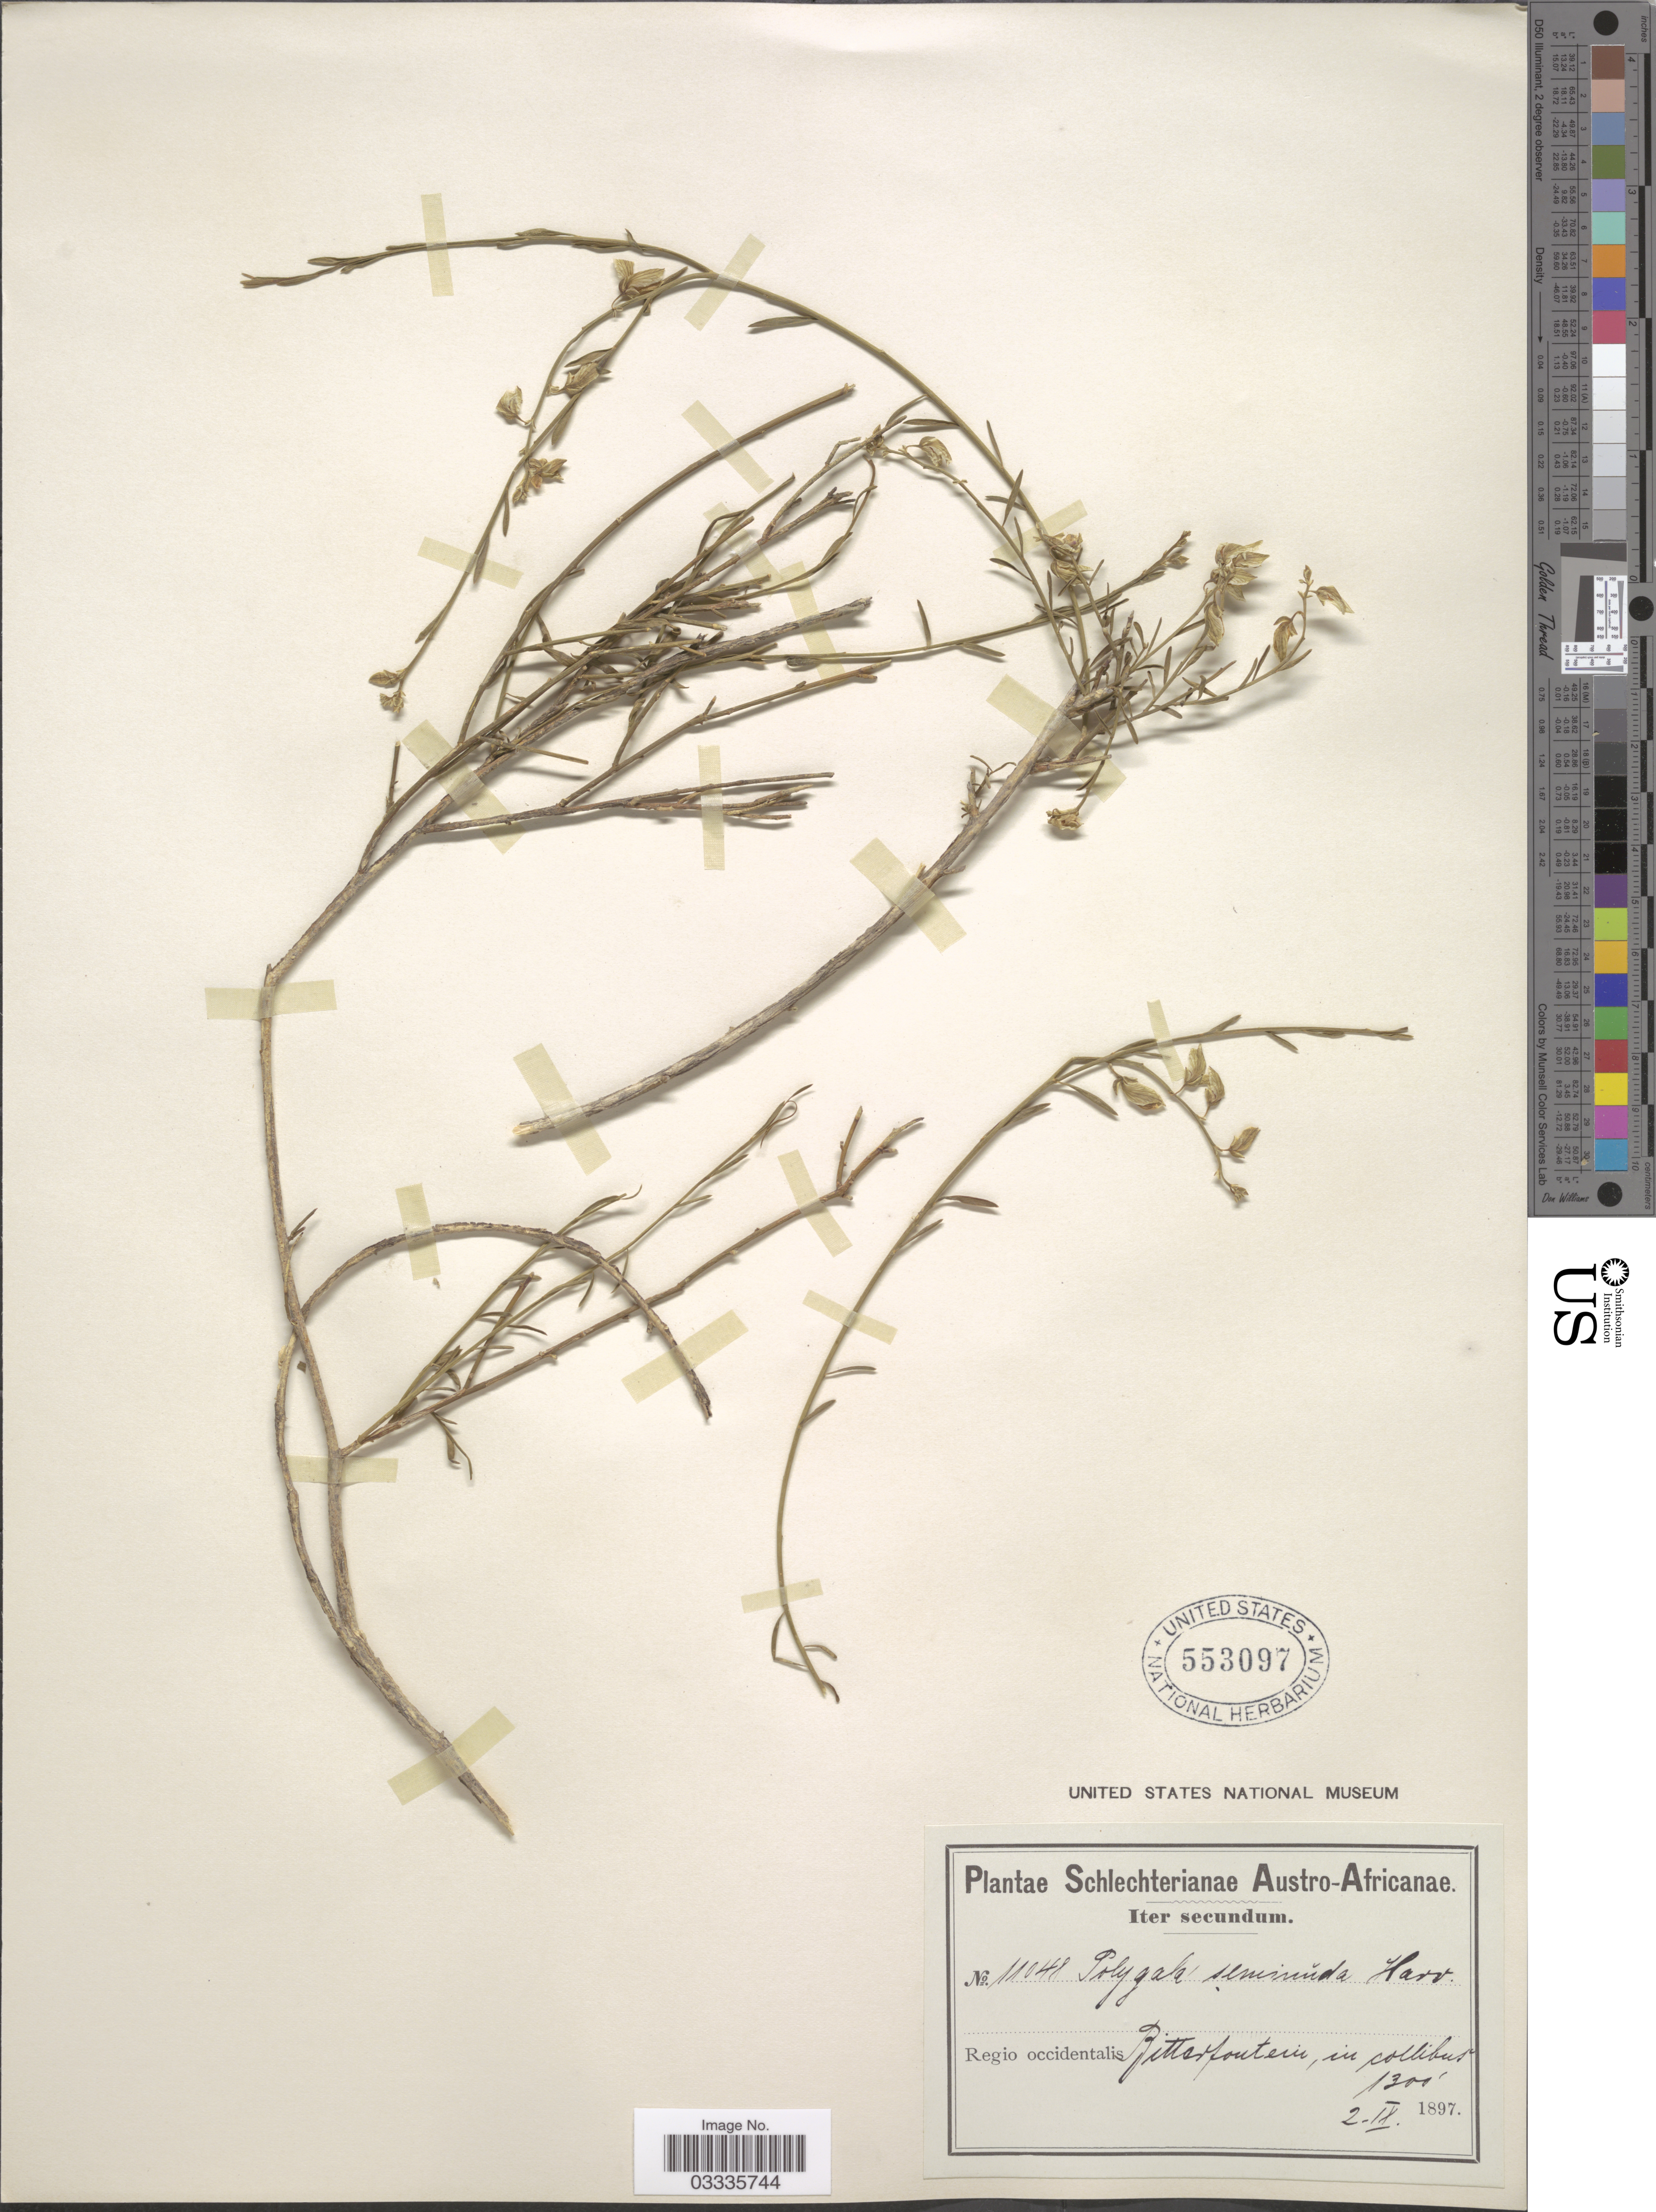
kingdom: Plantae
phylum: Tracheophyta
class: Magnoliopsida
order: Fabales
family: Polygalaceae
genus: Polygala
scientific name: Polygala seminuda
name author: Harv.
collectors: Schlechter, --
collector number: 11048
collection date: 1897-09-02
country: South Africa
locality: Austro-Africanae. Regio occidentalis Bitterfontein.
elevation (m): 396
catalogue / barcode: US 553097